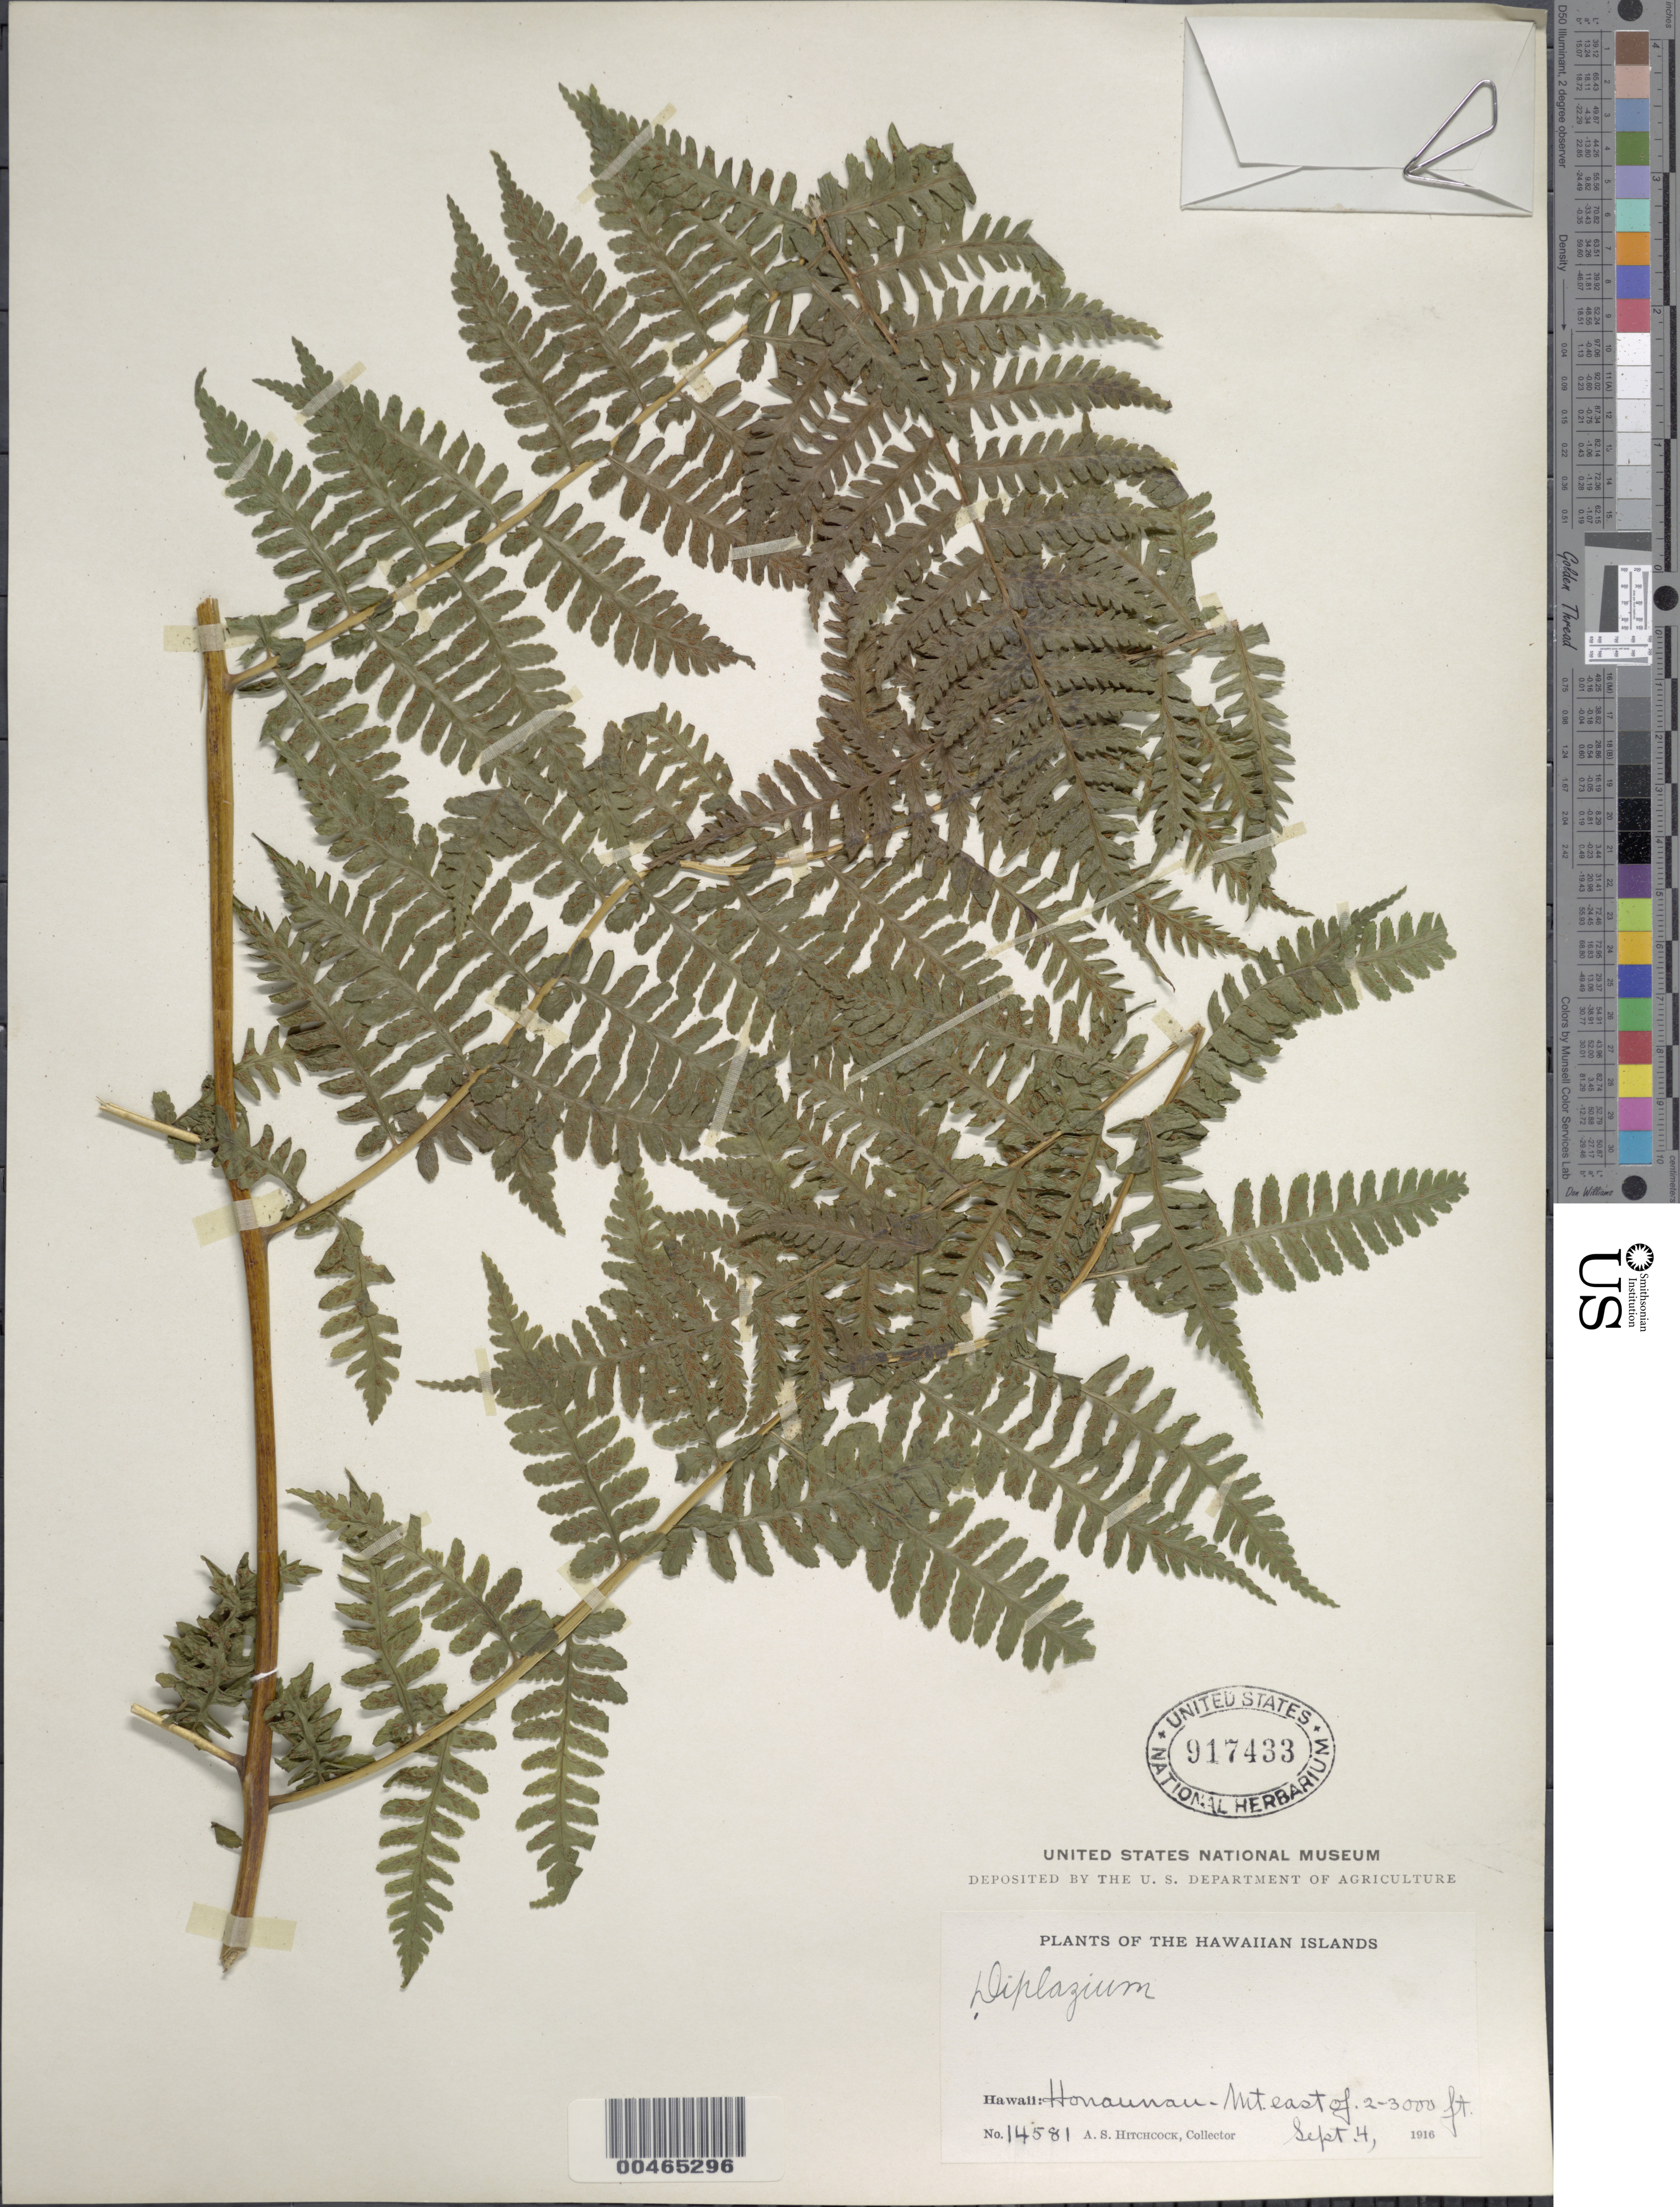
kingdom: Plantae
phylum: Tracheophyta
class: Polypodiopsida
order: Polypodiales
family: Athyriaceae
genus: Diplazium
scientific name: Diplazium sandwichianum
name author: (C. Presl) Diels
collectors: A. S. Hitchcock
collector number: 14581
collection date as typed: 4 Sep 1916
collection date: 1916-09-04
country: United States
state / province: Hawaii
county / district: Hawaii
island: Hawaii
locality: Honaunau, Mountain E of, Hawaii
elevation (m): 610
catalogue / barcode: US 917433